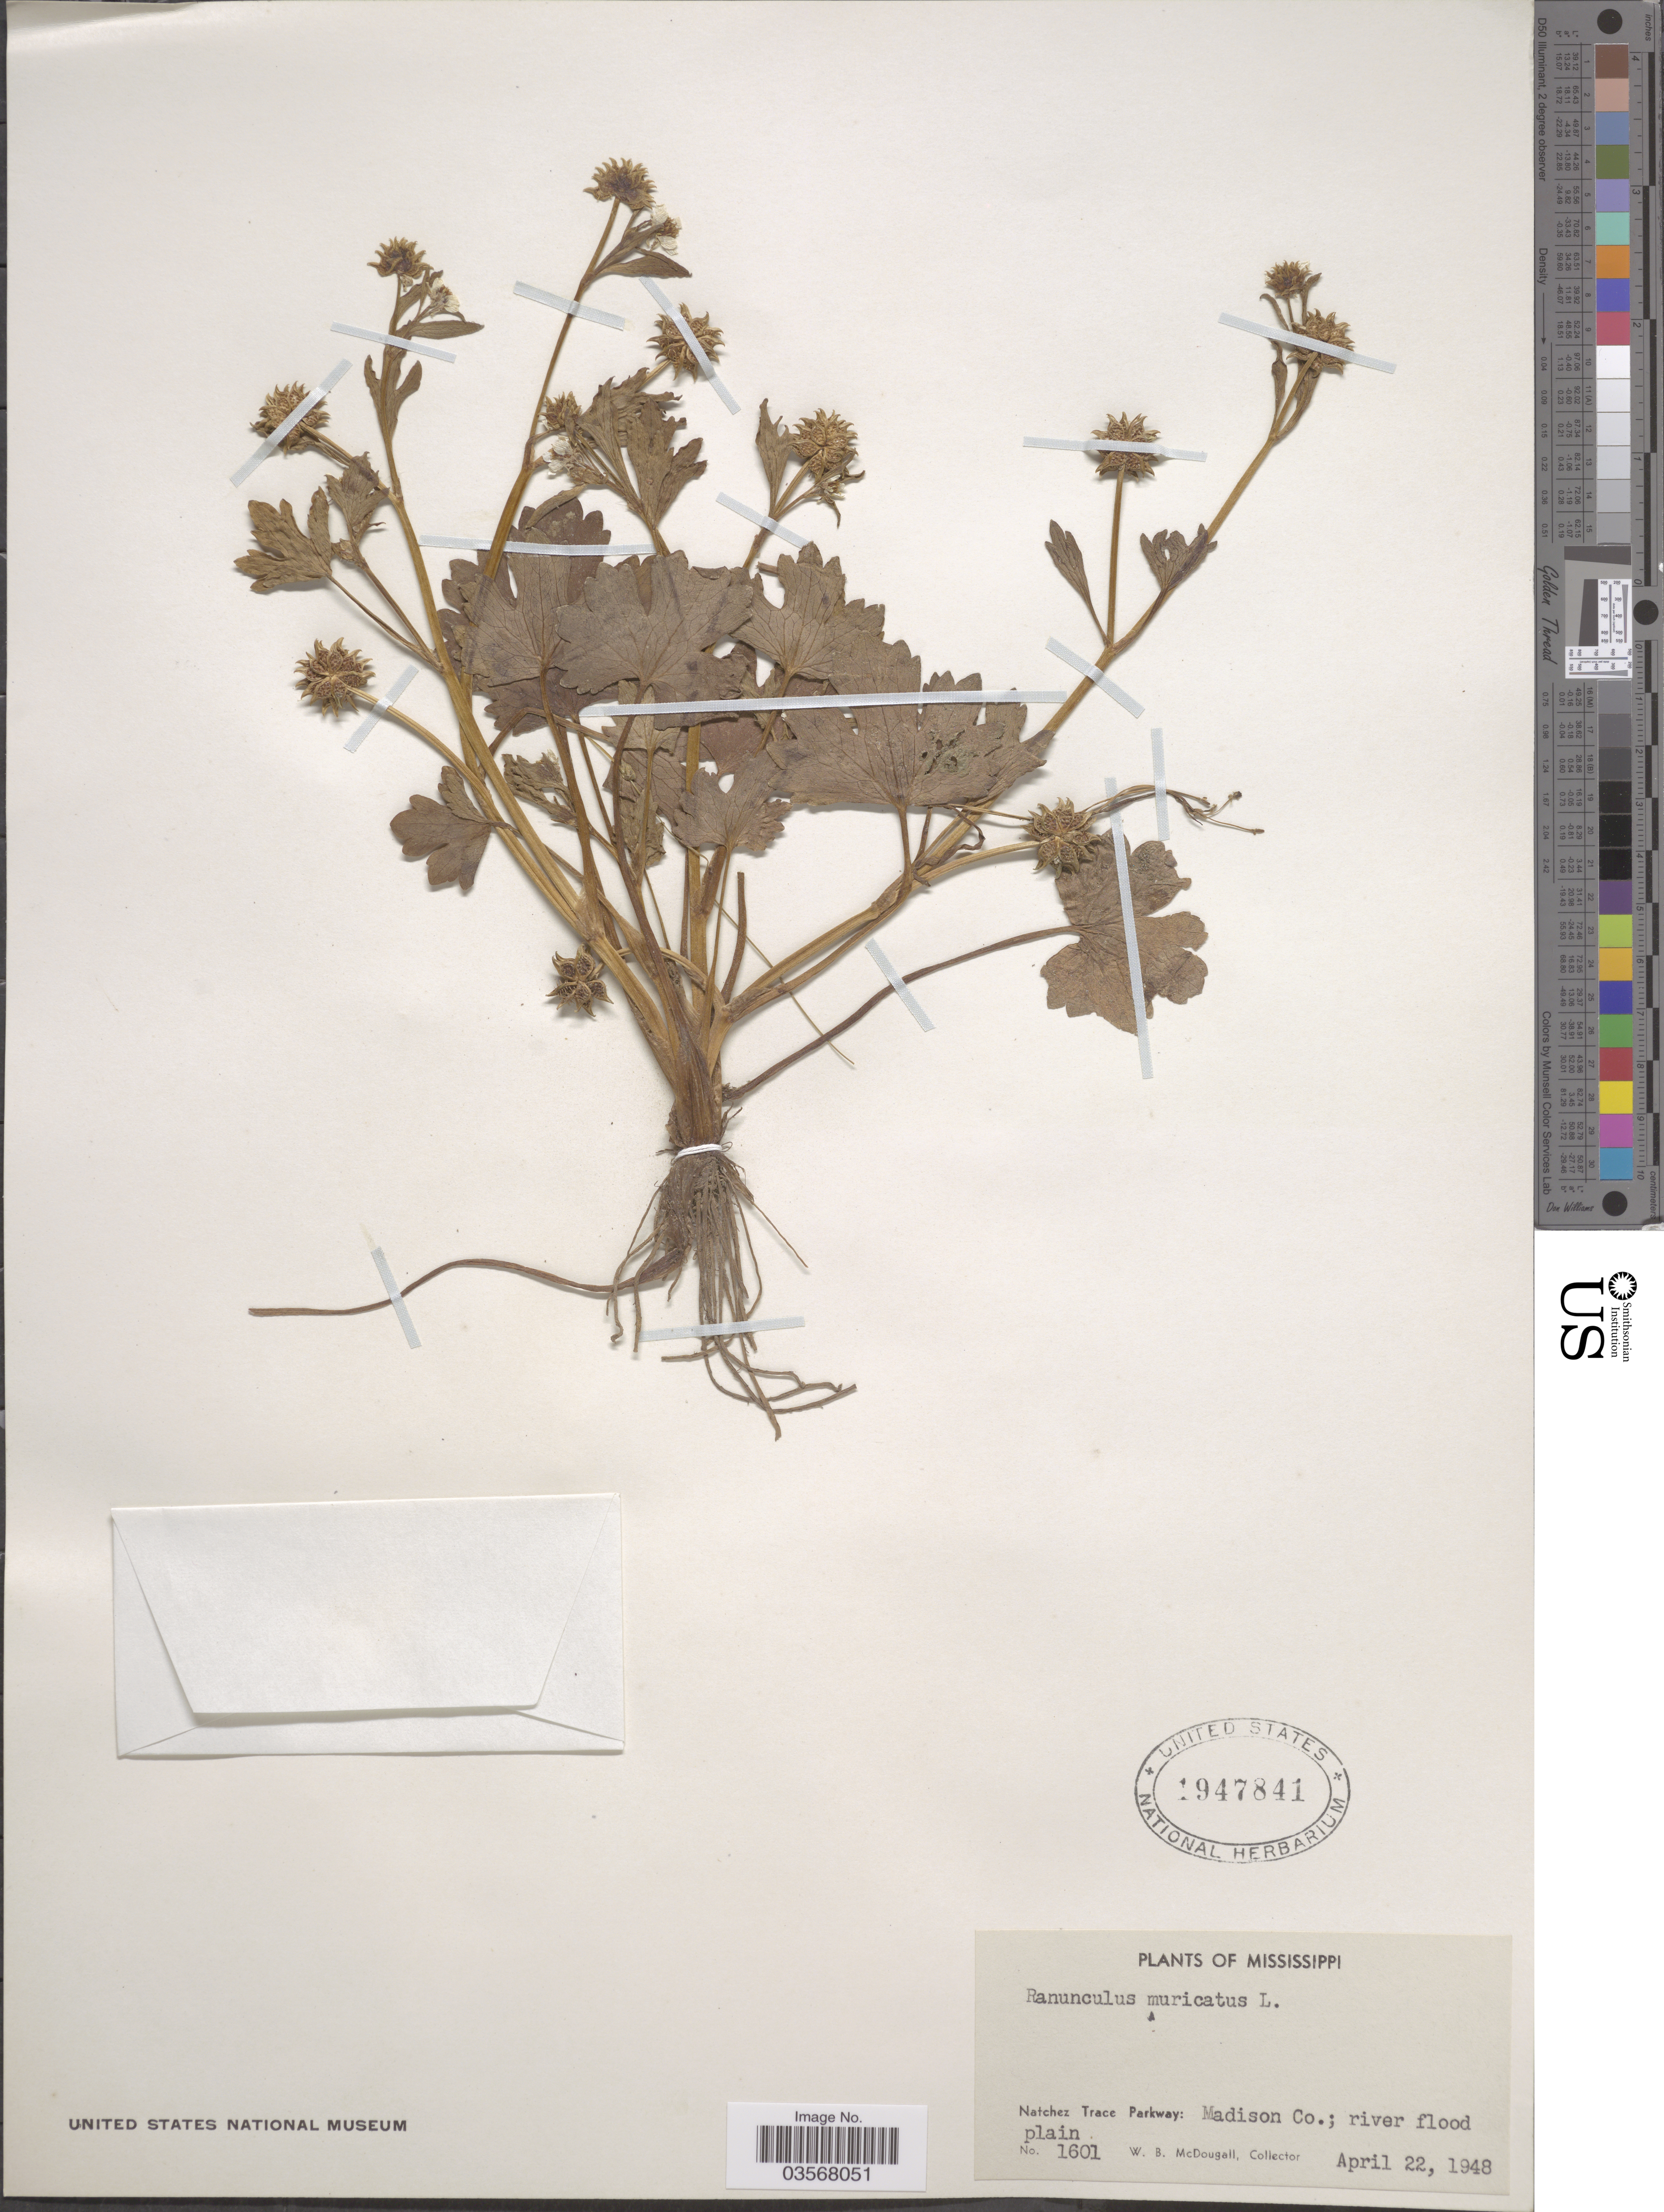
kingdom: Plantae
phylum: Tracheophyta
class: Magnoliopsida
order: Ranunculales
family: Ranunculaceae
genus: Ranunculus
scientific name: Ranunculus muricatus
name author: L.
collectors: W. B. McDougall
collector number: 1601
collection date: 1948-04-22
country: United States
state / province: Mississippi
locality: Natchez Trace Parkway: Madison Co.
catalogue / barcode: US 1947841